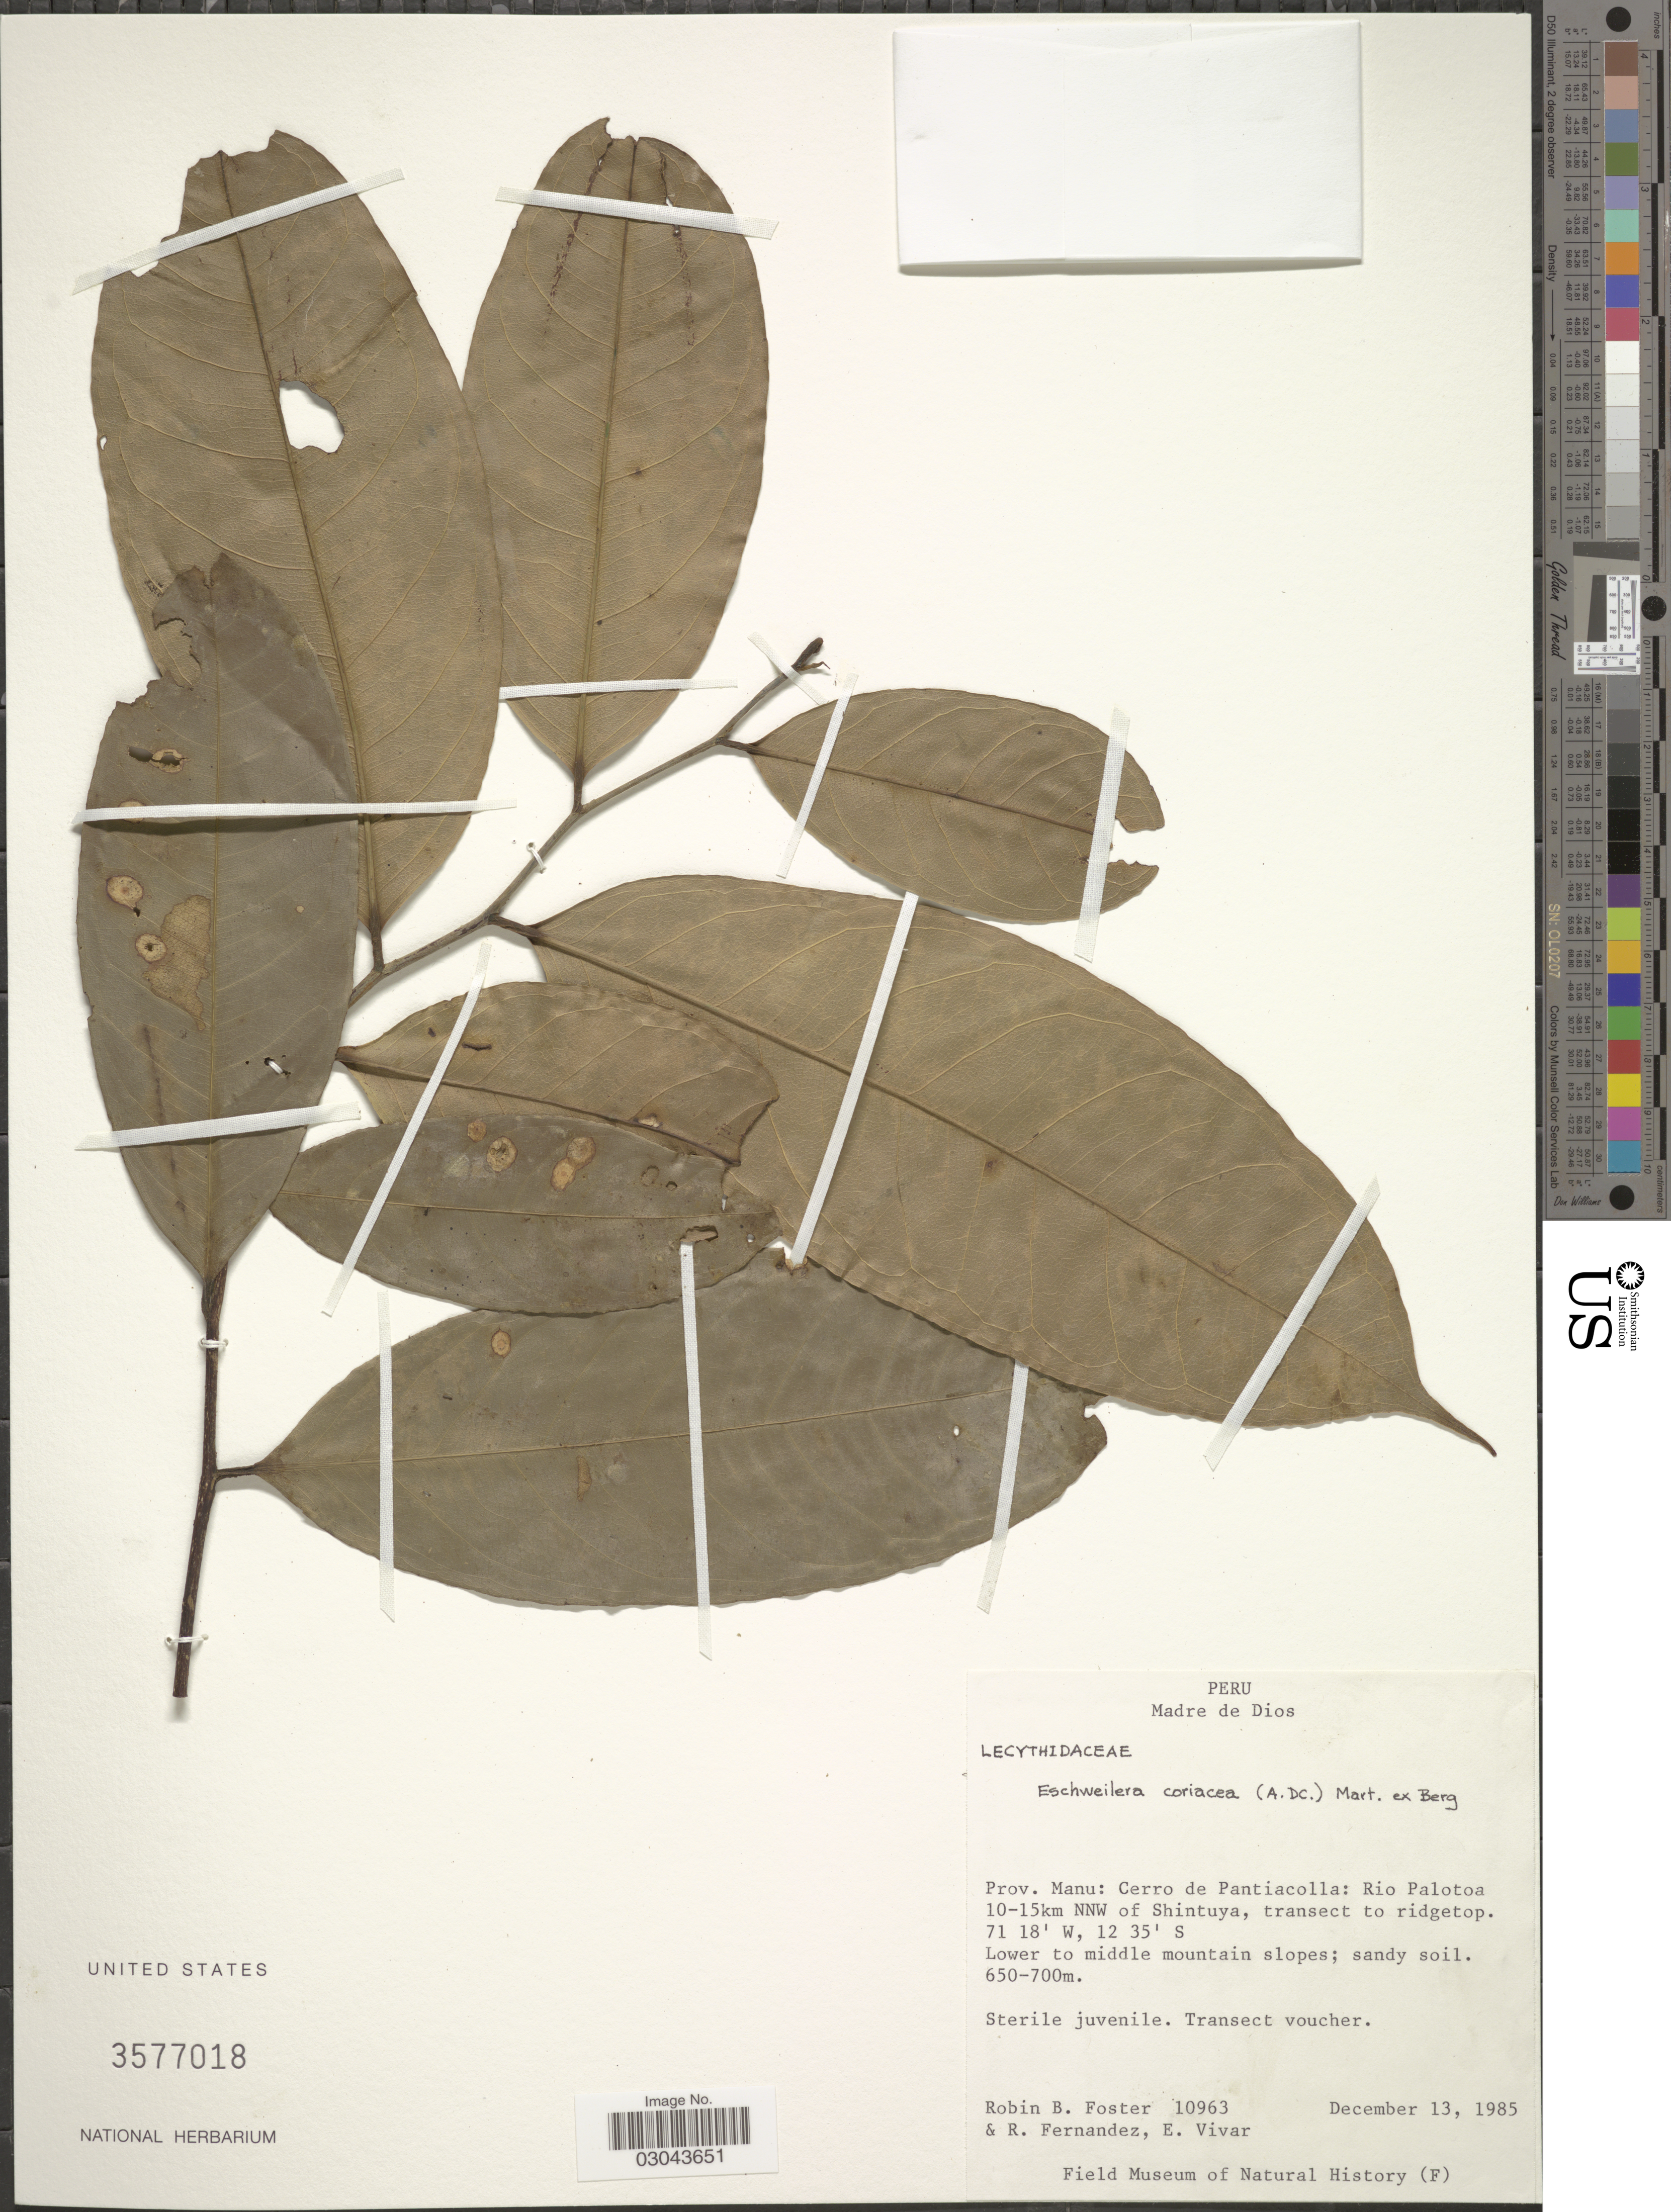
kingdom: Plantae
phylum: Tracheophyta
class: Magnoliopsida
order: Ericales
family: Lecythidaceae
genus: Eschweilera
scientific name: Eschweilera coriacea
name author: (DC.) S.A. Mori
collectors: R. B. Foster, R. Fernandez & E. Vivar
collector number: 10963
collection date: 1985-12-13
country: Peru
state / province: Madre de Dios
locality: Prov. Manu: Cerro de Pantiacolla: Rio Palotoa 10-15km NNW of Shintuya, transect to ridgetop.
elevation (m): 650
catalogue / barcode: US 3577018